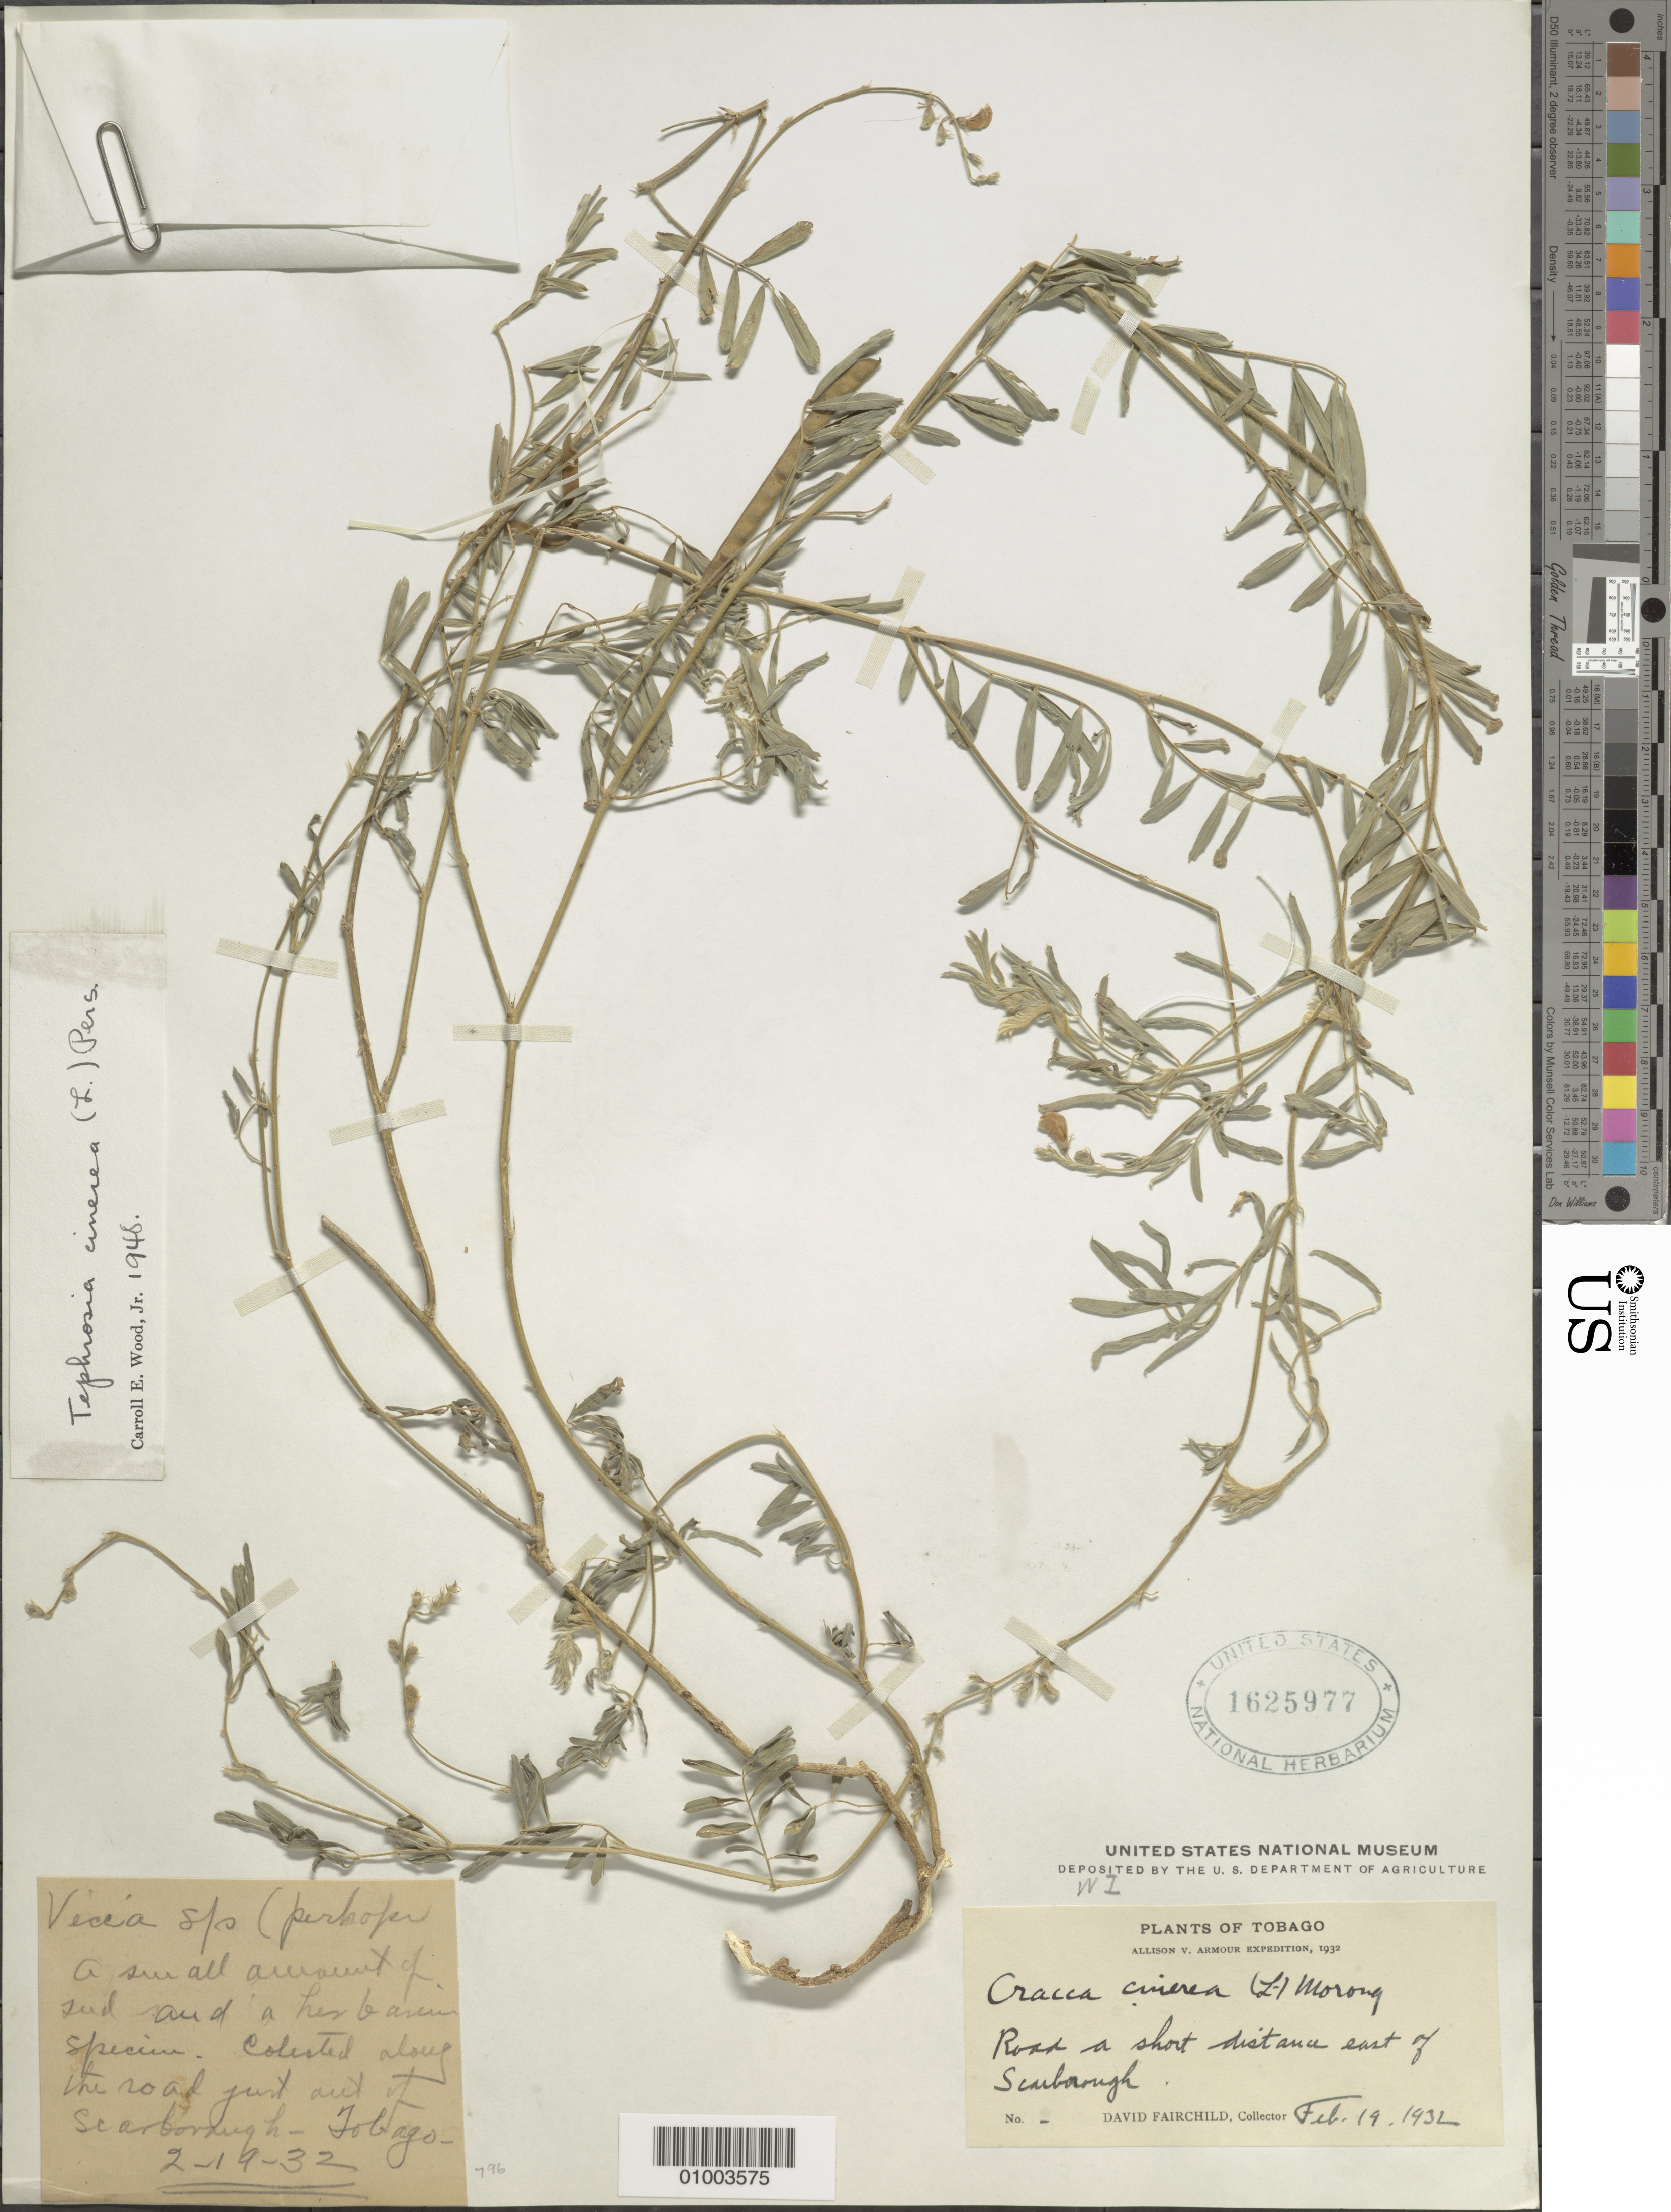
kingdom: Plantae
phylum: Tracheophyta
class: Magnoliopsida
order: Fabales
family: Fabaceae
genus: Tephrosia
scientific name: Tephrosia cinerea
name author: (L.) Pers.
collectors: D. Fairchild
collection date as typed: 19 Feb 1932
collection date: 1932-02-19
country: Trinidad and Tobago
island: Tobago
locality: Road a short distance east of Scarborough.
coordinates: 0 N, 0 E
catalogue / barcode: US 1625977